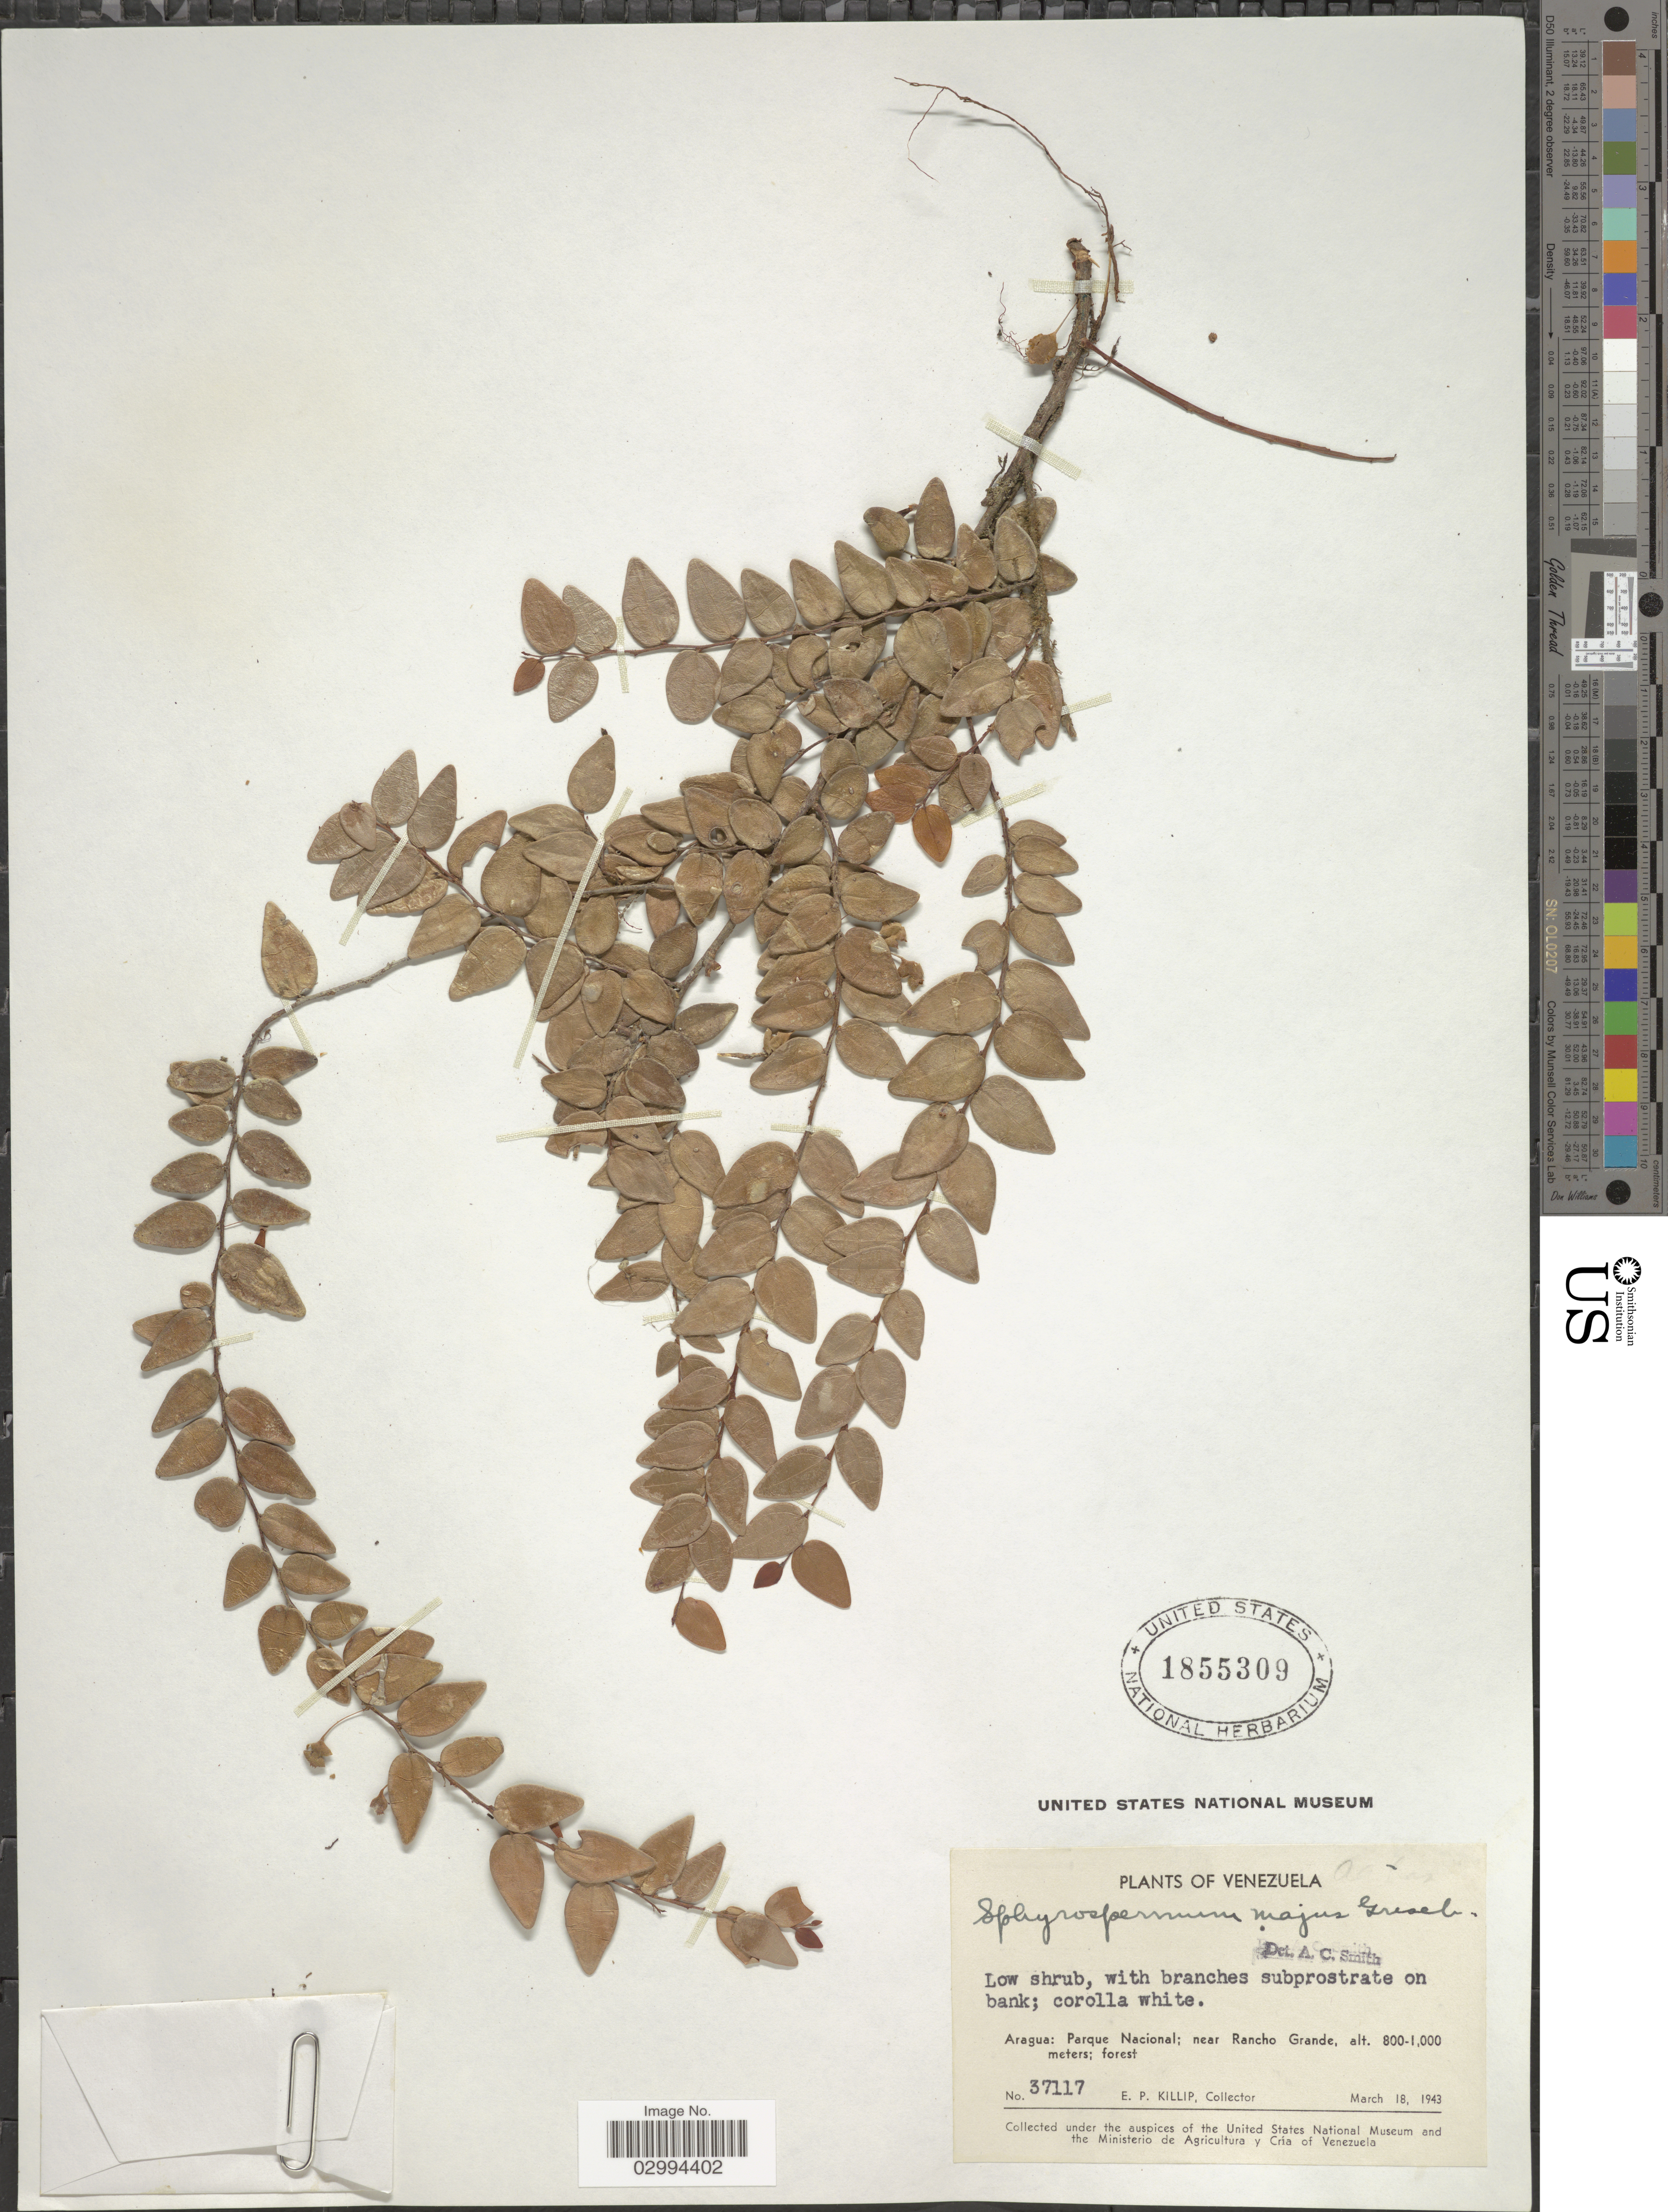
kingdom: Plantae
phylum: Tracheophyta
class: Magnoliopsida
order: Ericales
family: Ericaceae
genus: Sphyrospermum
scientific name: Sphyrospermum majus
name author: Griseb.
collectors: E. P. Killip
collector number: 37117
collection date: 1943-03-18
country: Venezuela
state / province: Aragua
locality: Parque Nacional; near Rancho Grande.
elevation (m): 800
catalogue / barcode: US 1855309